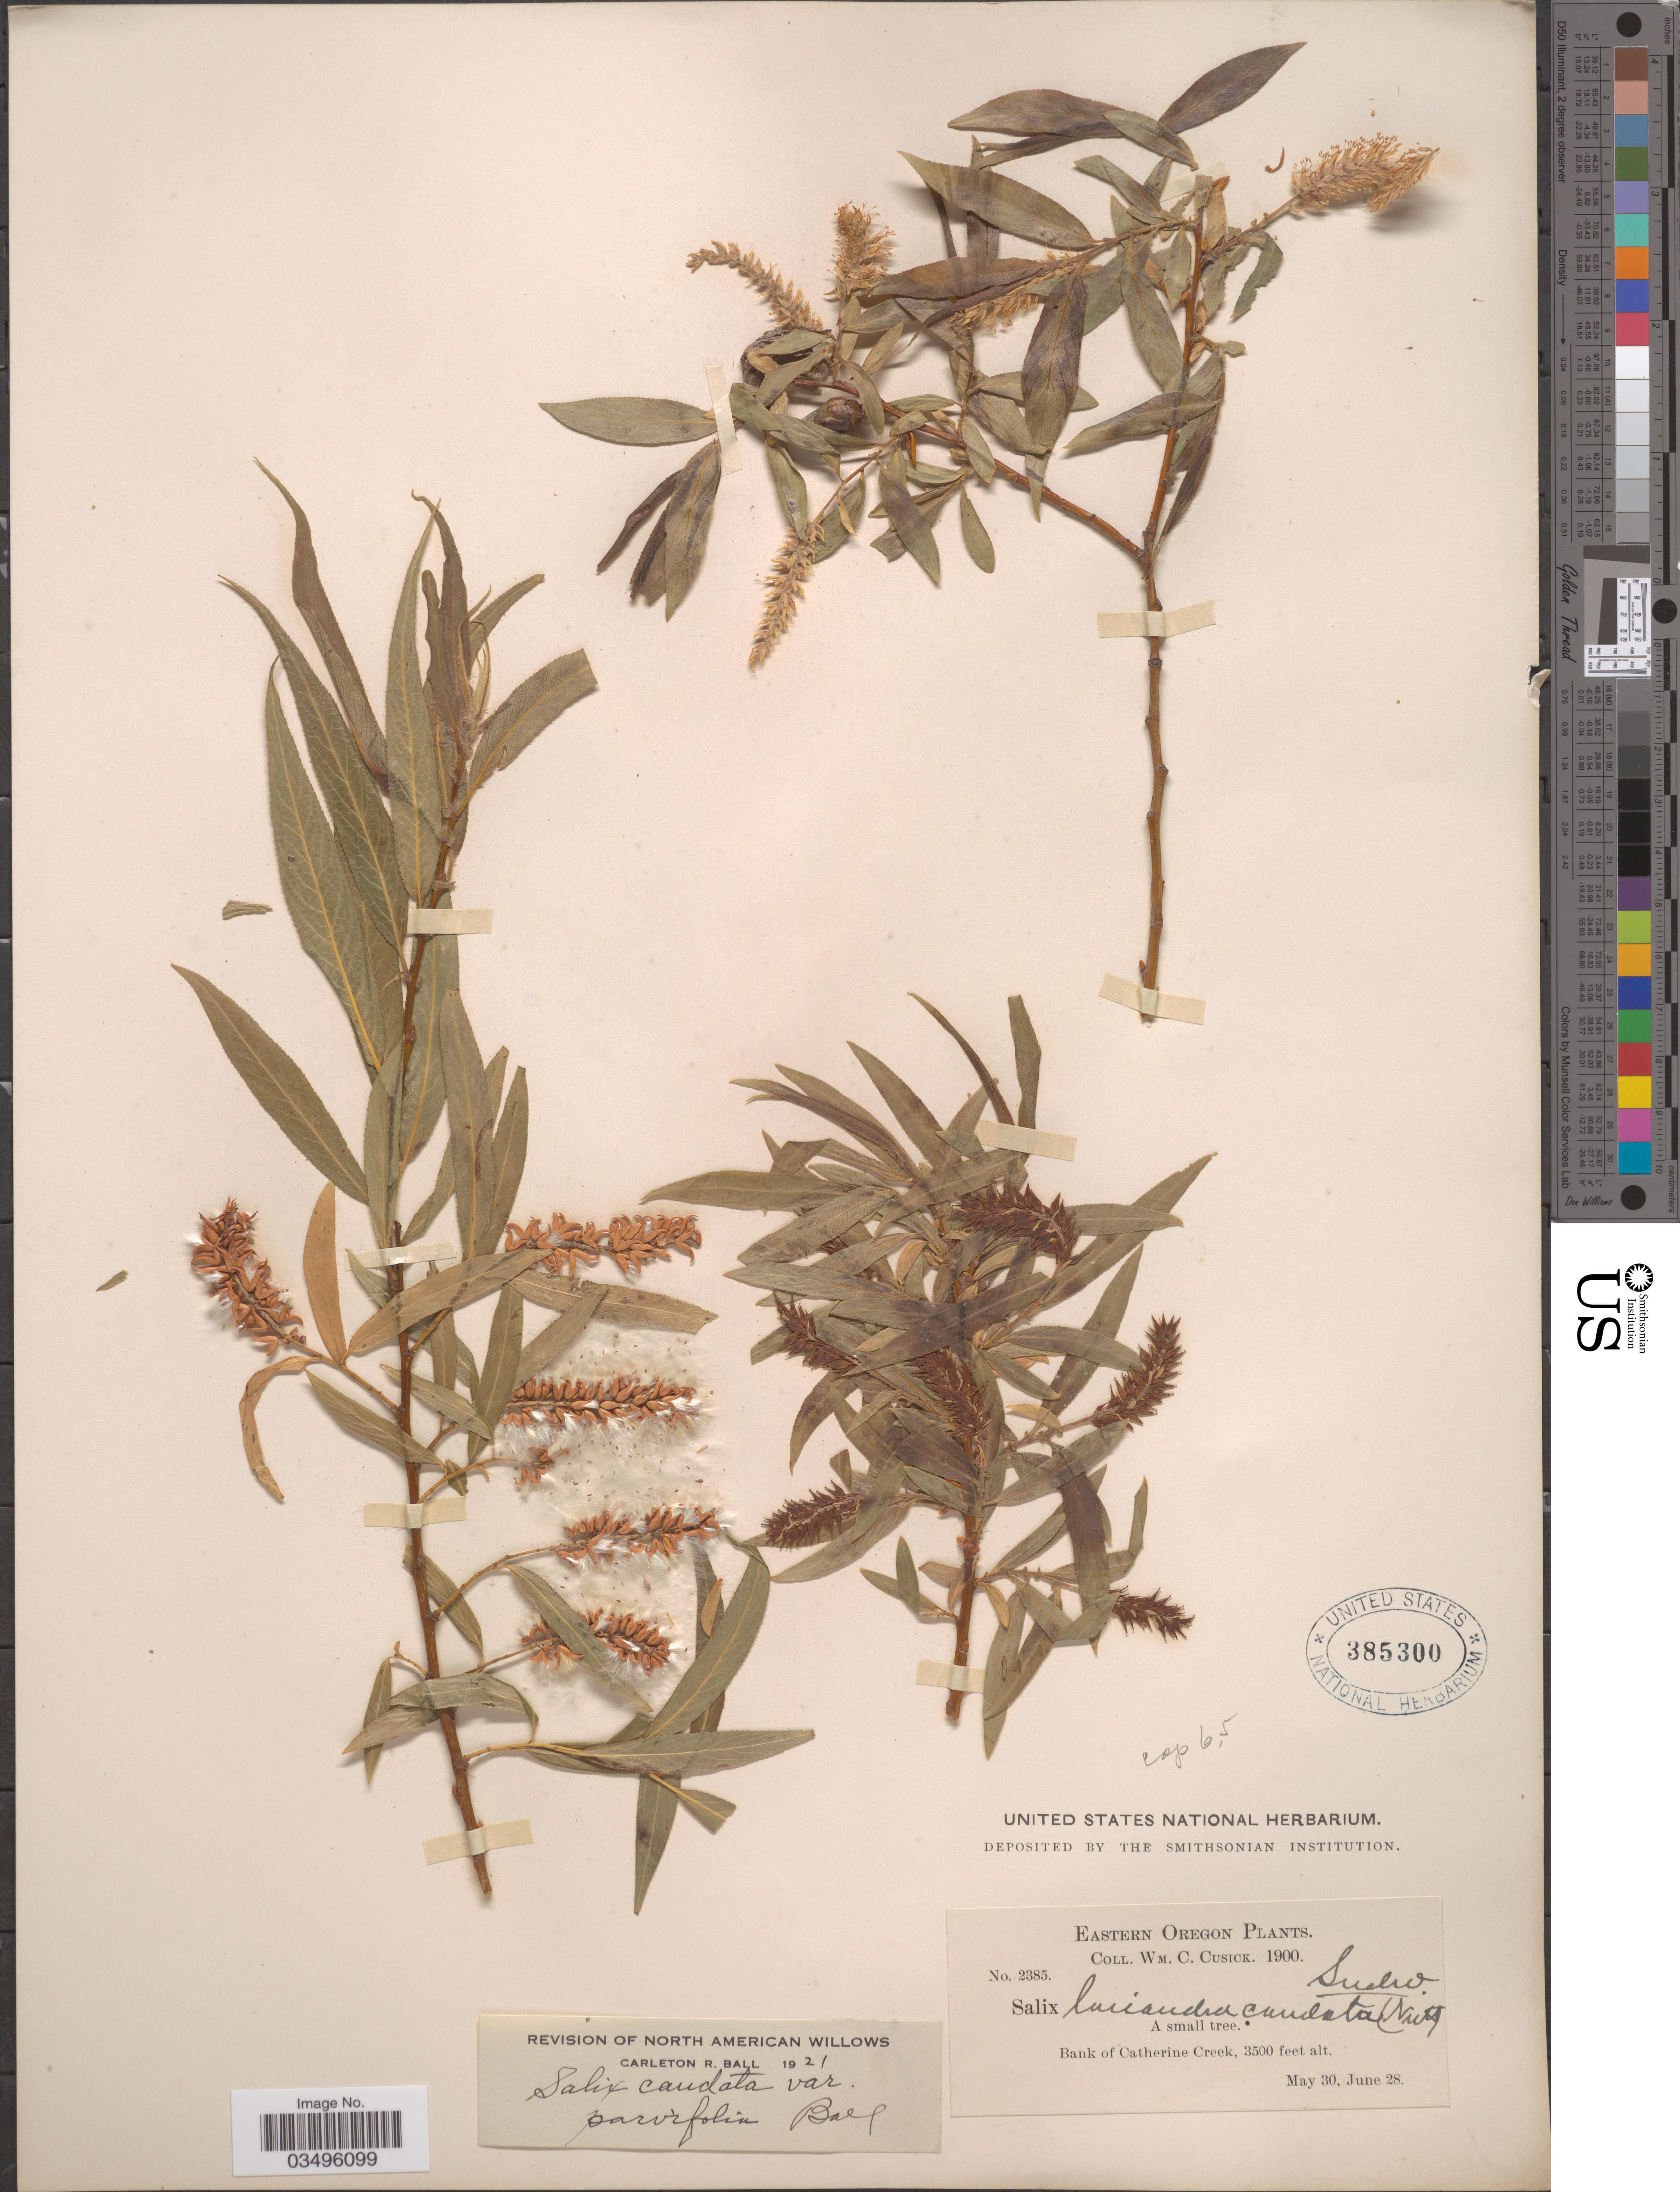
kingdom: Plantae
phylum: Tracheophyta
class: Magnoliopsida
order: Malpighiales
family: Salicaceae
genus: Salix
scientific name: Salix caudata var. parvifolia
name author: C.R. Ball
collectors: W. C. Cusick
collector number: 2385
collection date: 1900-05-30/1900-06-28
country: United States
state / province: Oregon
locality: Eastern Oregon. Bank of Catherine Creek.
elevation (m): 1067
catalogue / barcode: US 385300